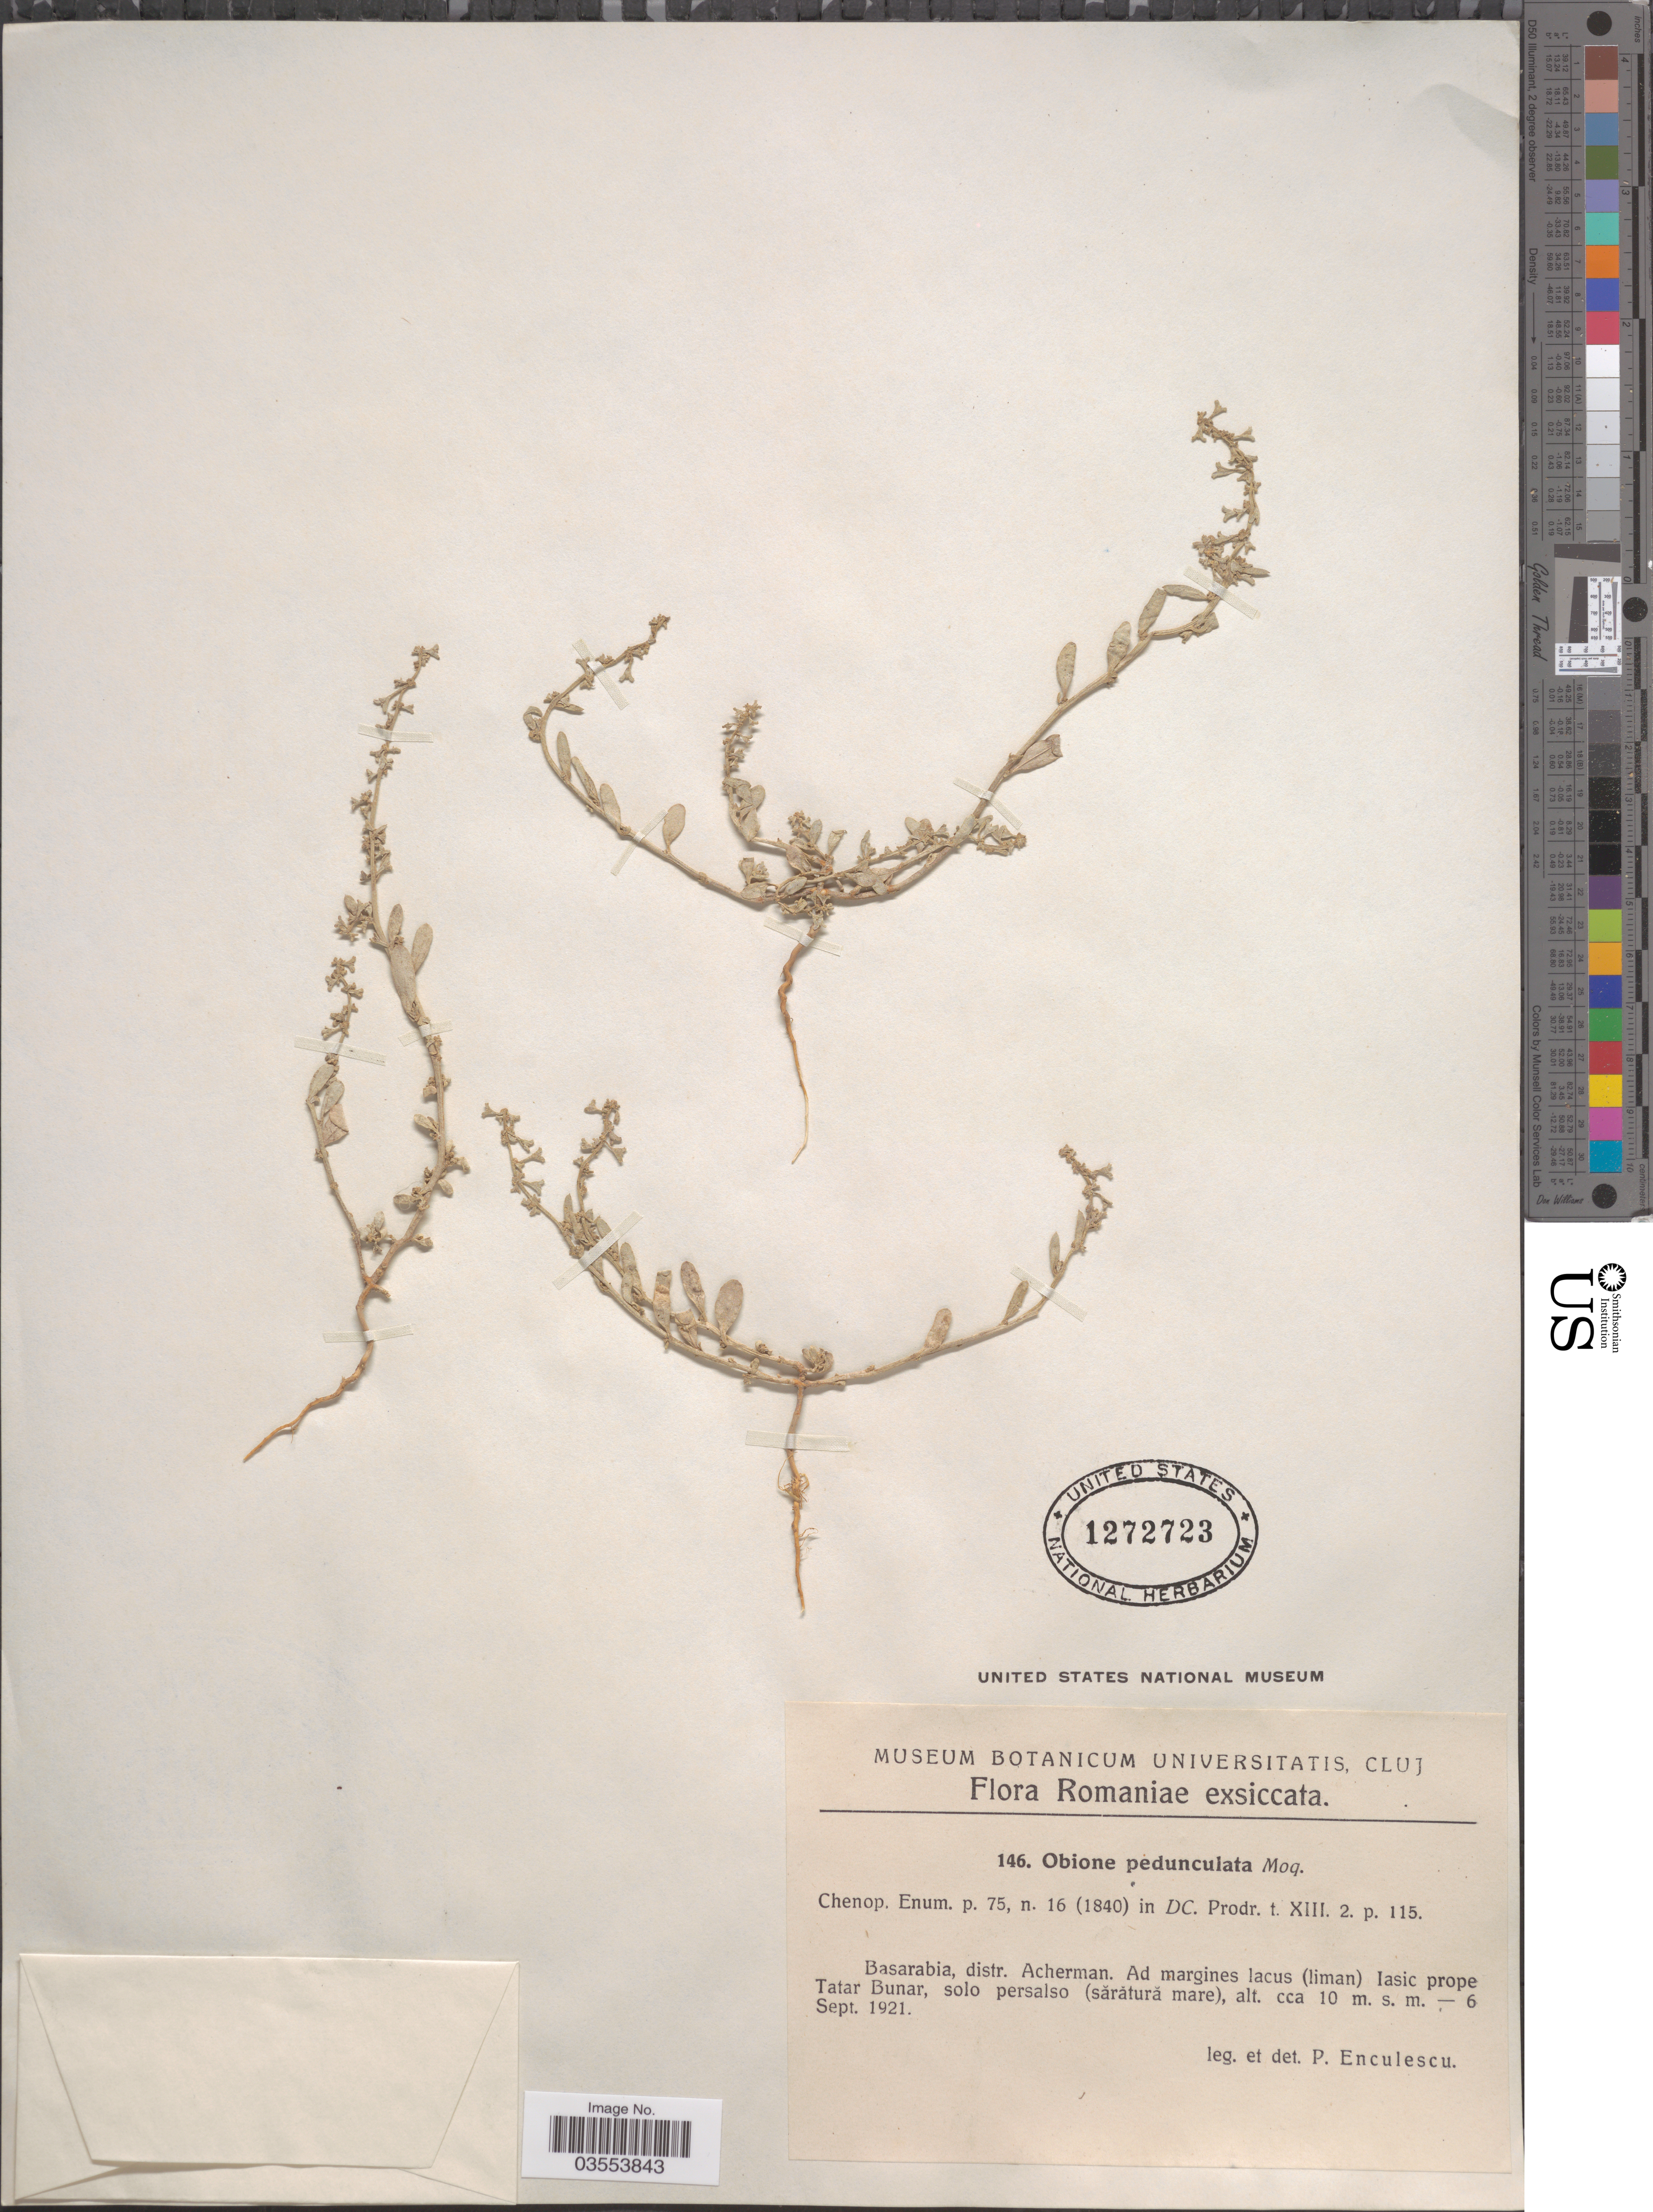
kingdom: Plantae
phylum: Tracheophyta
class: Magnoliopsida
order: Caryophyllales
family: Amaranthaceae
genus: Atriplex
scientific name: Atriplex pedunculata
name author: L.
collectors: P. Enculescu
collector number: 146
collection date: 1921-09-06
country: Romania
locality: Basarabia, distr. Acherman. Ad margines lacus (liman) Iasic prope Tatar Bunar.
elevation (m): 10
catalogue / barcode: US 1272723